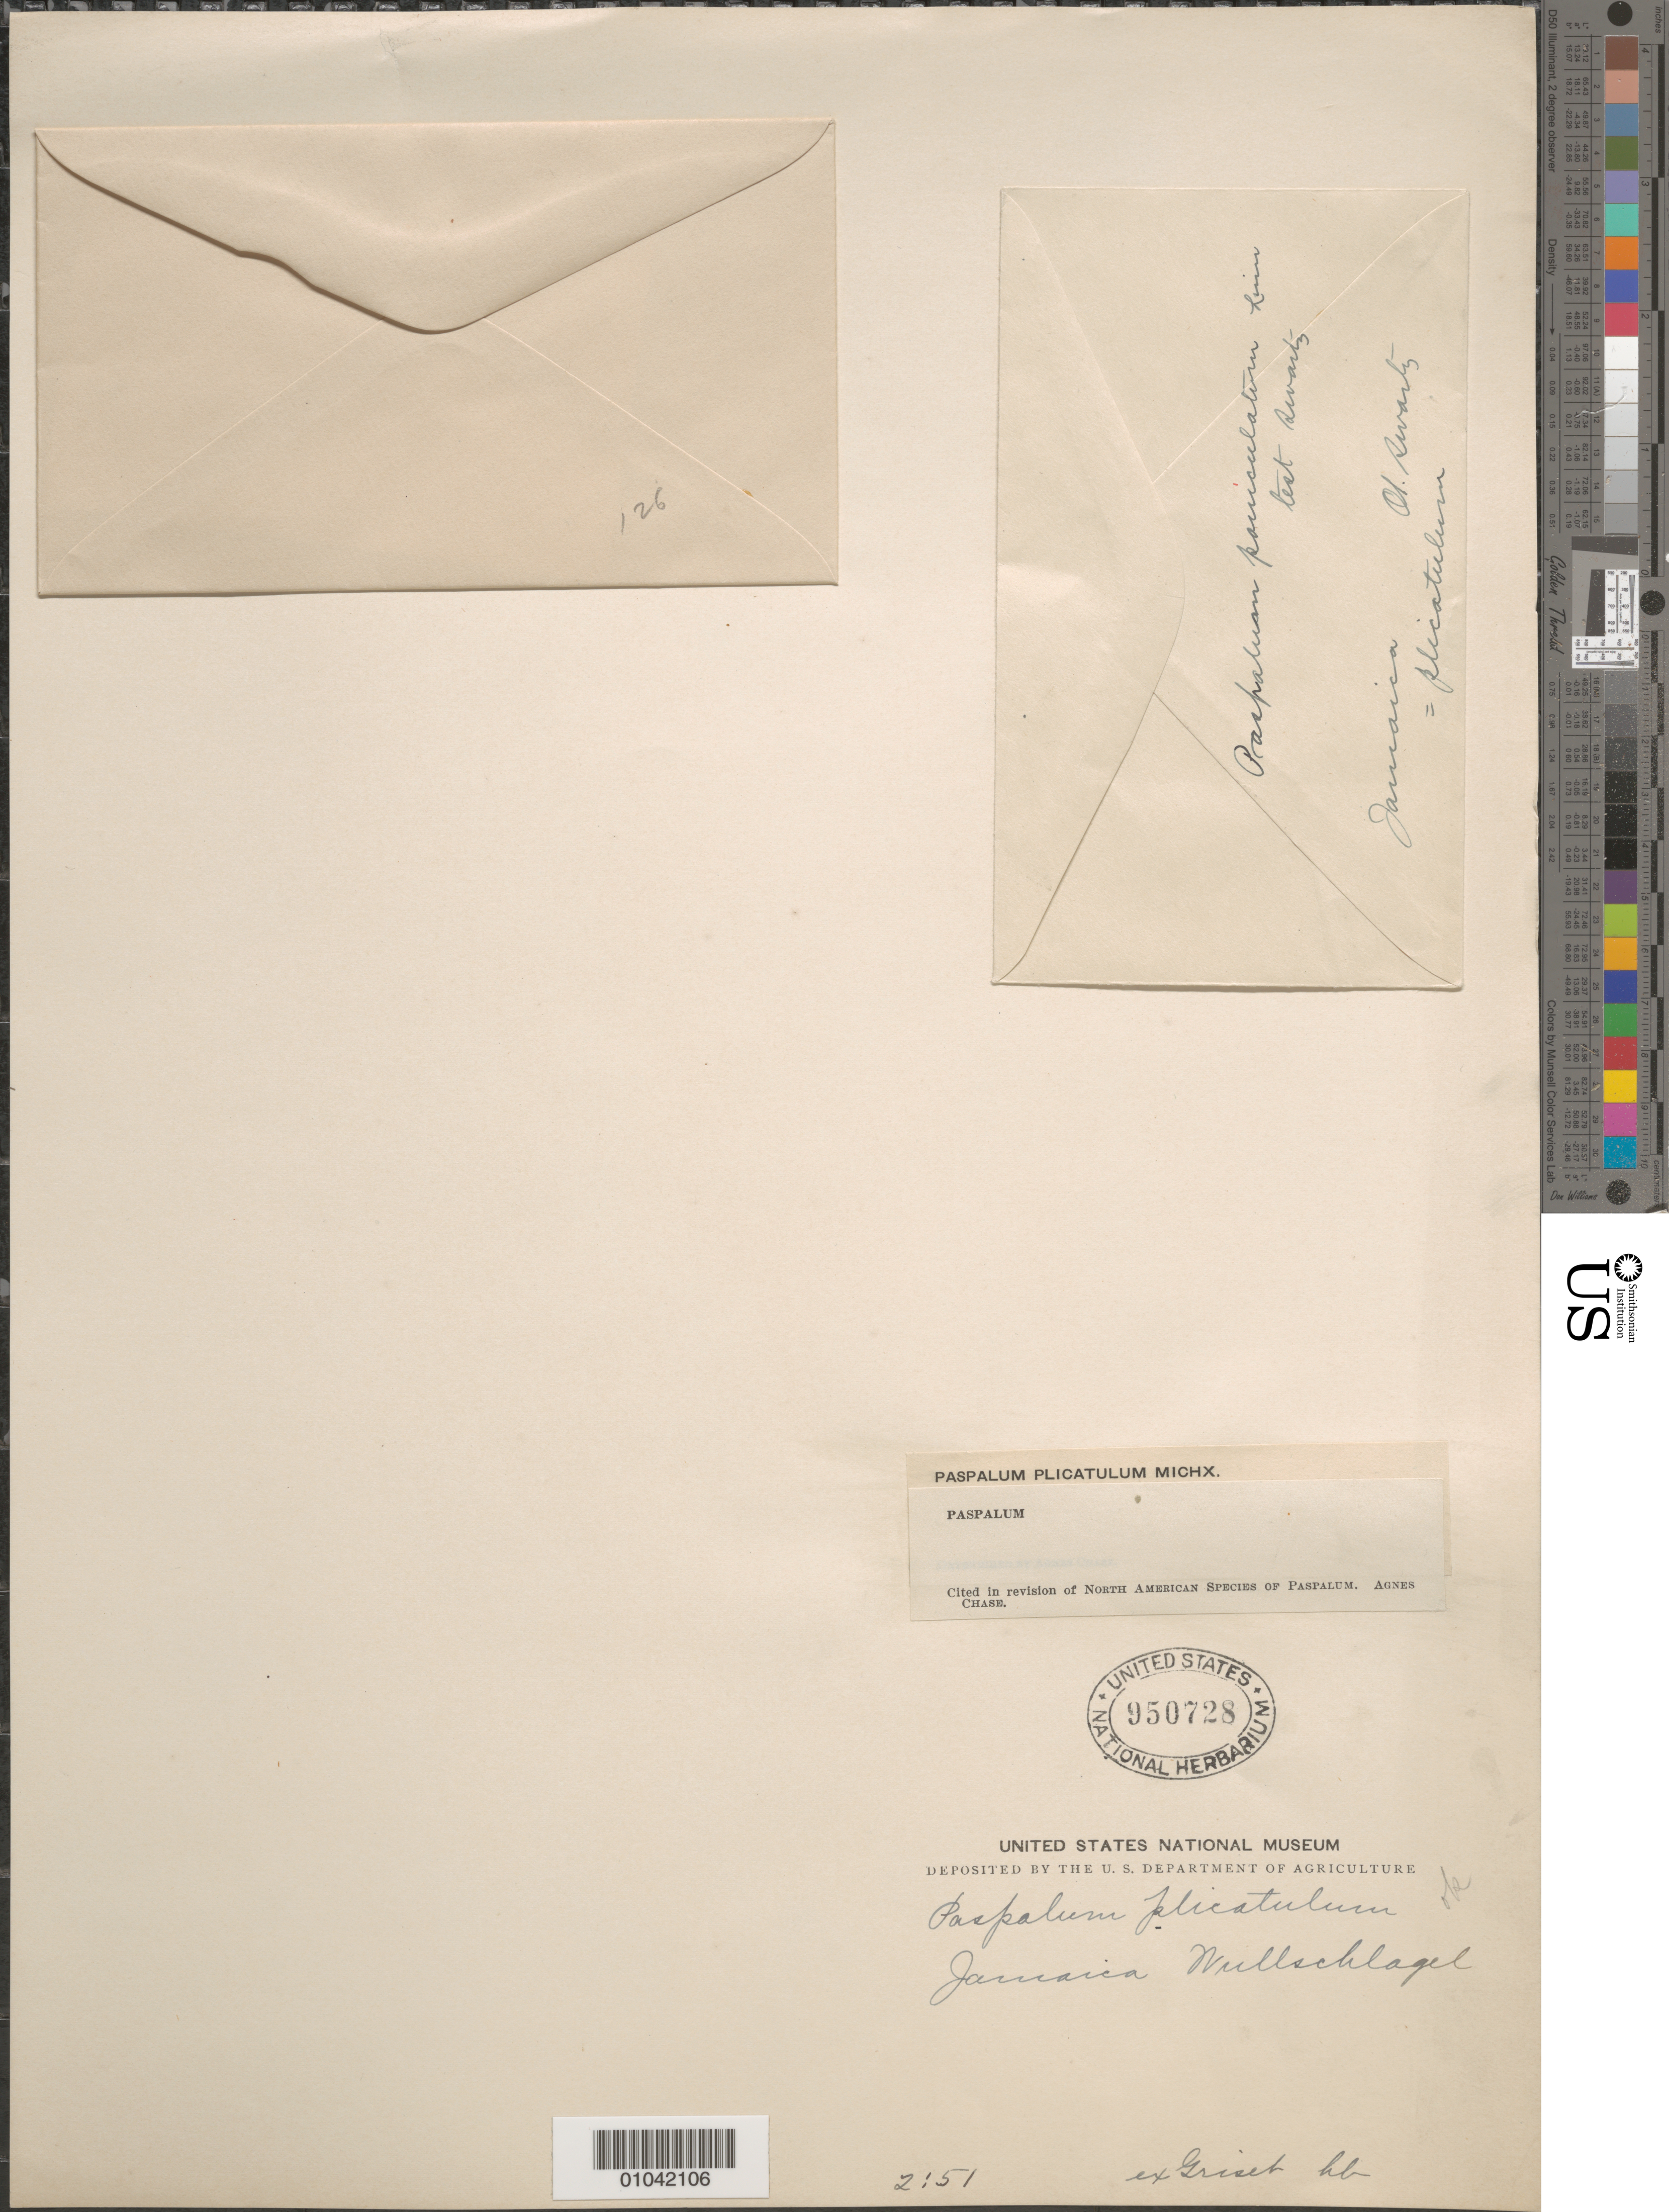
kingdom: Plantae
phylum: Tracheophyta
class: Liliopsida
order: Poales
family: Poaceae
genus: Paspalum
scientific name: Paspalum plicatulum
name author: Michx.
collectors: H. R. Wullschlaegel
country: Jamaica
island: Jamaica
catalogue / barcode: US 950728